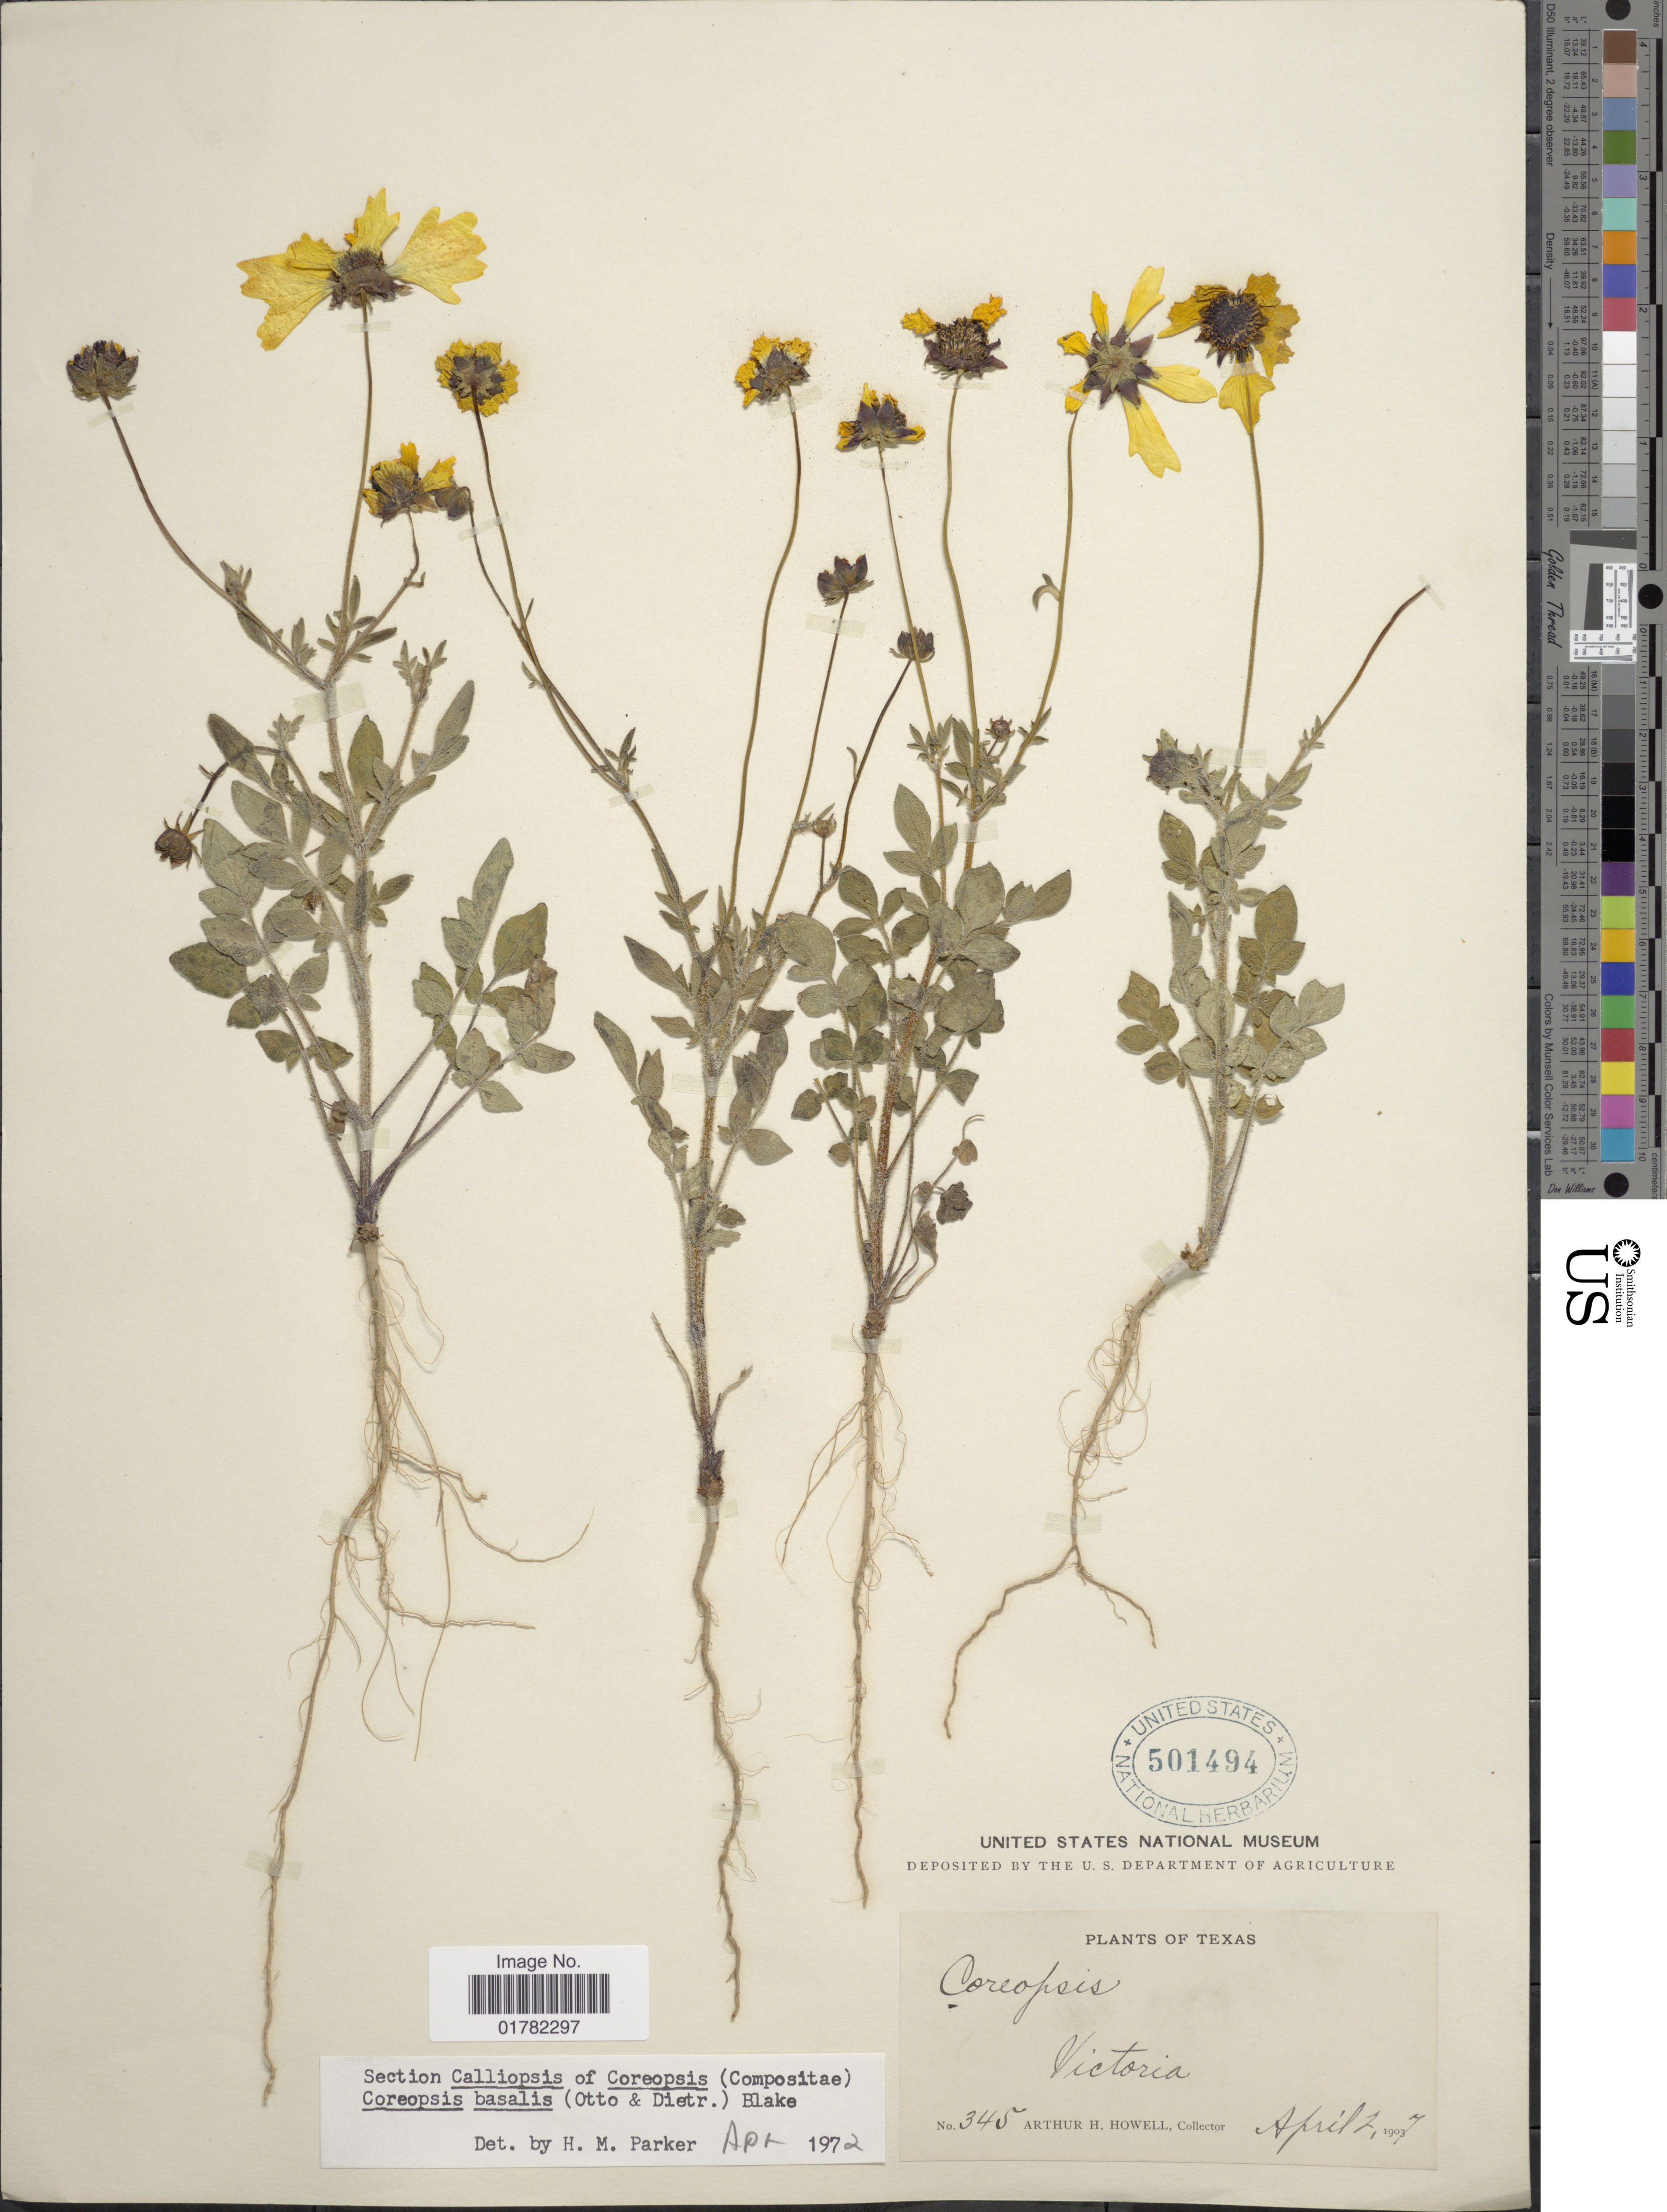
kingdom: Plantae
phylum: Tracheophyta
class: Magnoliopsida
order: Asterales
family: Asteraceae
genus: Coreopsis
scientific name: Coreopsis basalis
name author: S.F. Blake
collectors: A. Howell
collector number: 345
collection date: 1907-04-02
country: United States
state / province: Texas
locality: Victoria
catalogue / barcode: US 501494